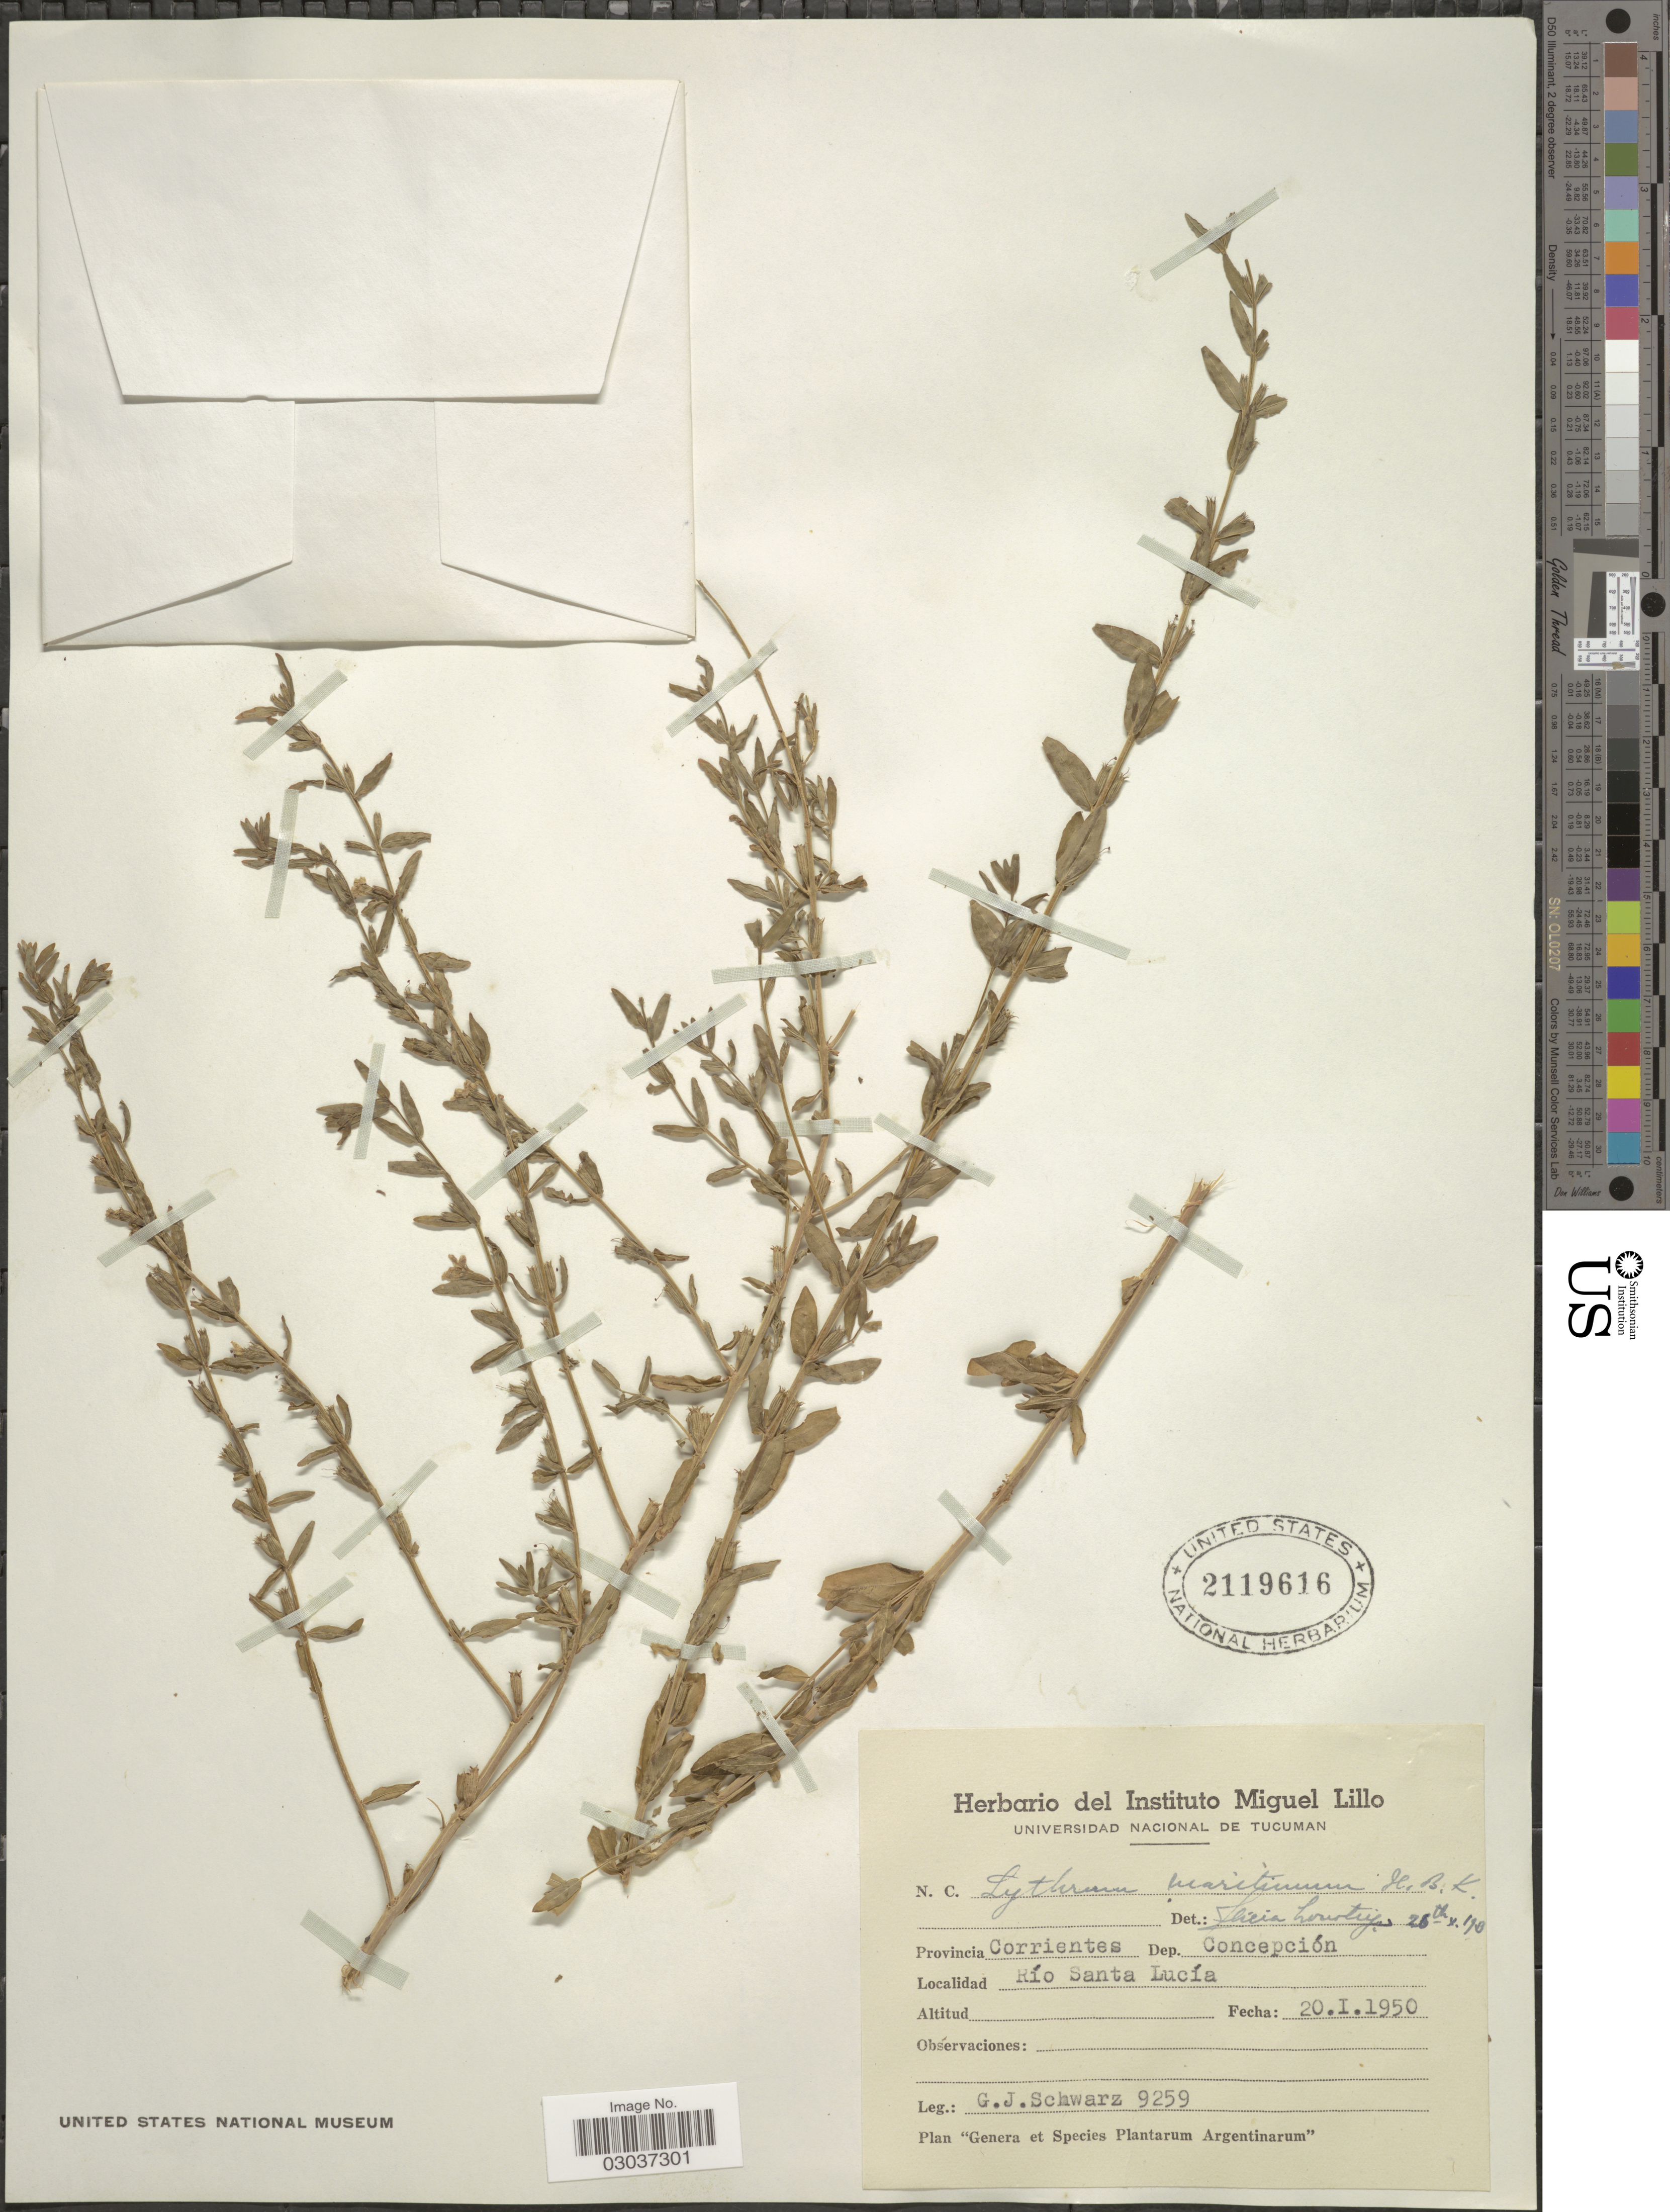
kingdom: Plantae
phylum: Tracheophyta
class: Magnoliopsida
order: Myrtales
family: Lythraceae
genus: Lythrum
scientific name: Lythrum maritimum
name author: Kunth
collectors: G. J. Schwarz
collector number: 9259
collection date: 1950-01-20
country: Argentina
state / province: Corrientes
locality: Dep. Concepción. Río Santa Lucía.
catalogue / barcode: US 2119616